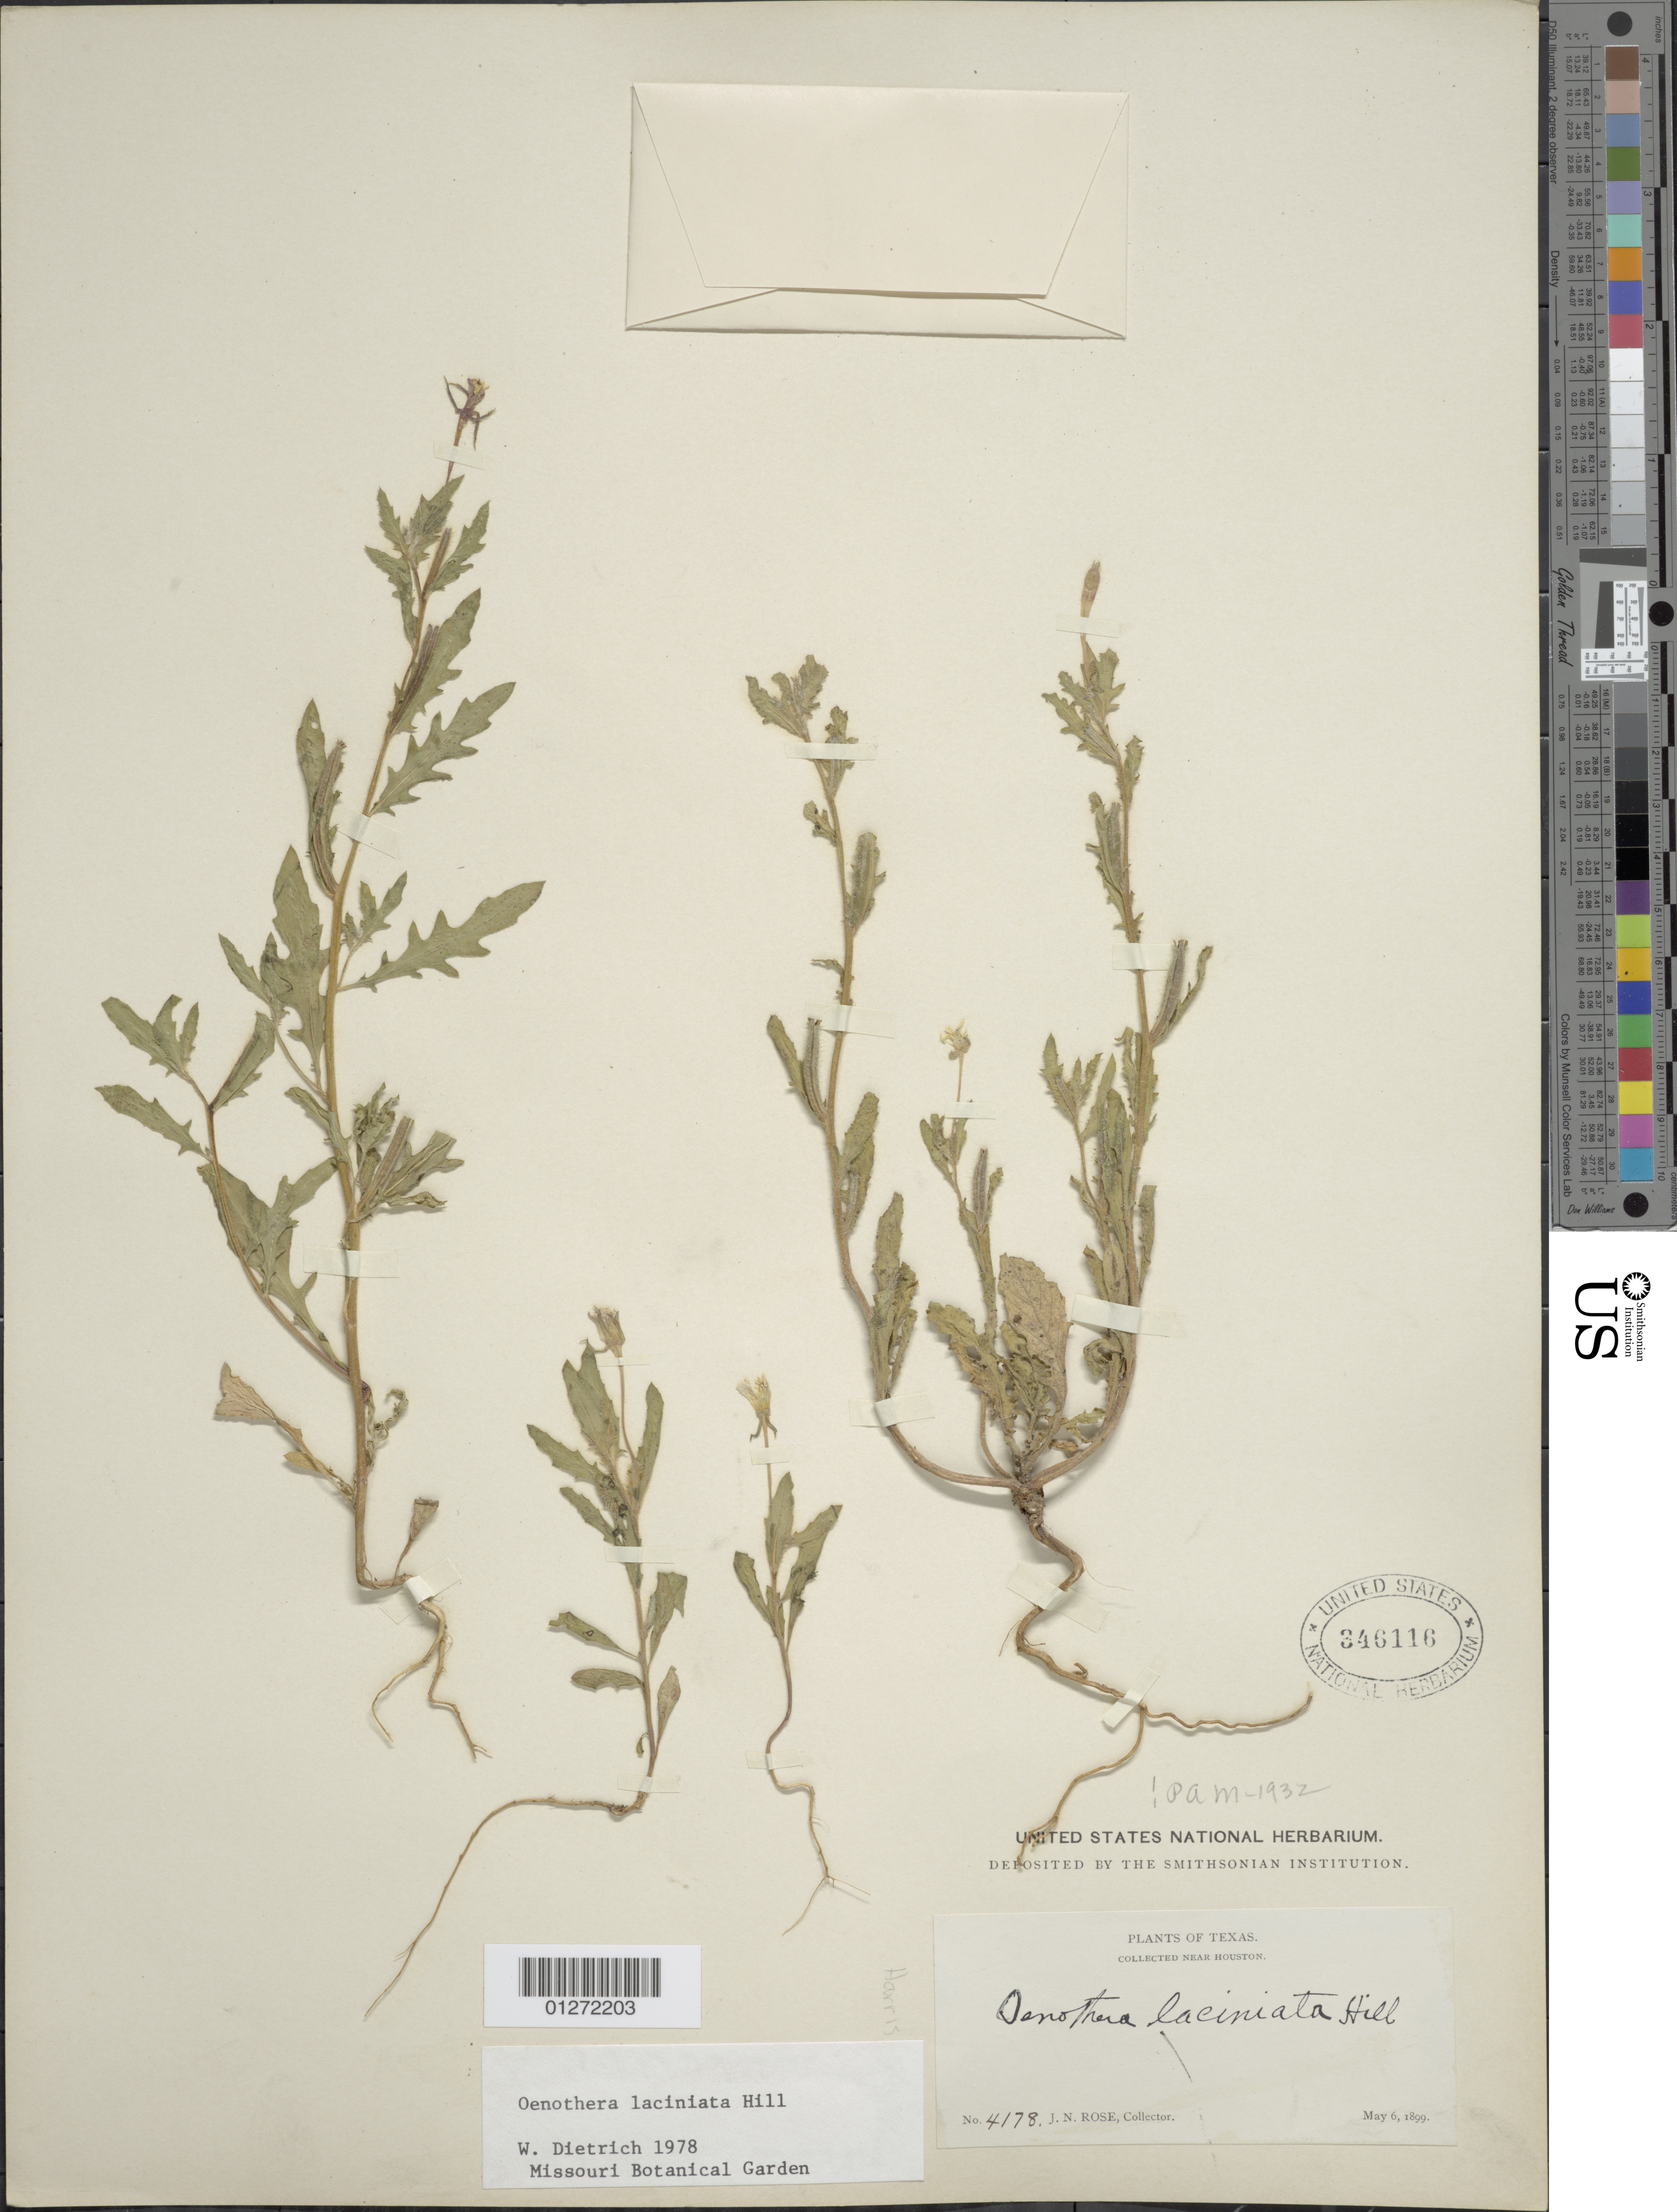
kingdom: Plantae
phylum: Tracheophyta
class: Magnoliopsida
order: Myrtales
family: Onagraceae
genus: Oenothera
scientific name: Oenothera laciniata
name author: Hill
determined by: Dietrich, W.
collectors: J. N. Rose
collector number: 4178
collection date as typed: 6 May 1899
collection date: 1899-05-06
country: United States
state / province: Texas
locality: Near Houston.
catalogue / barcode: US 346116